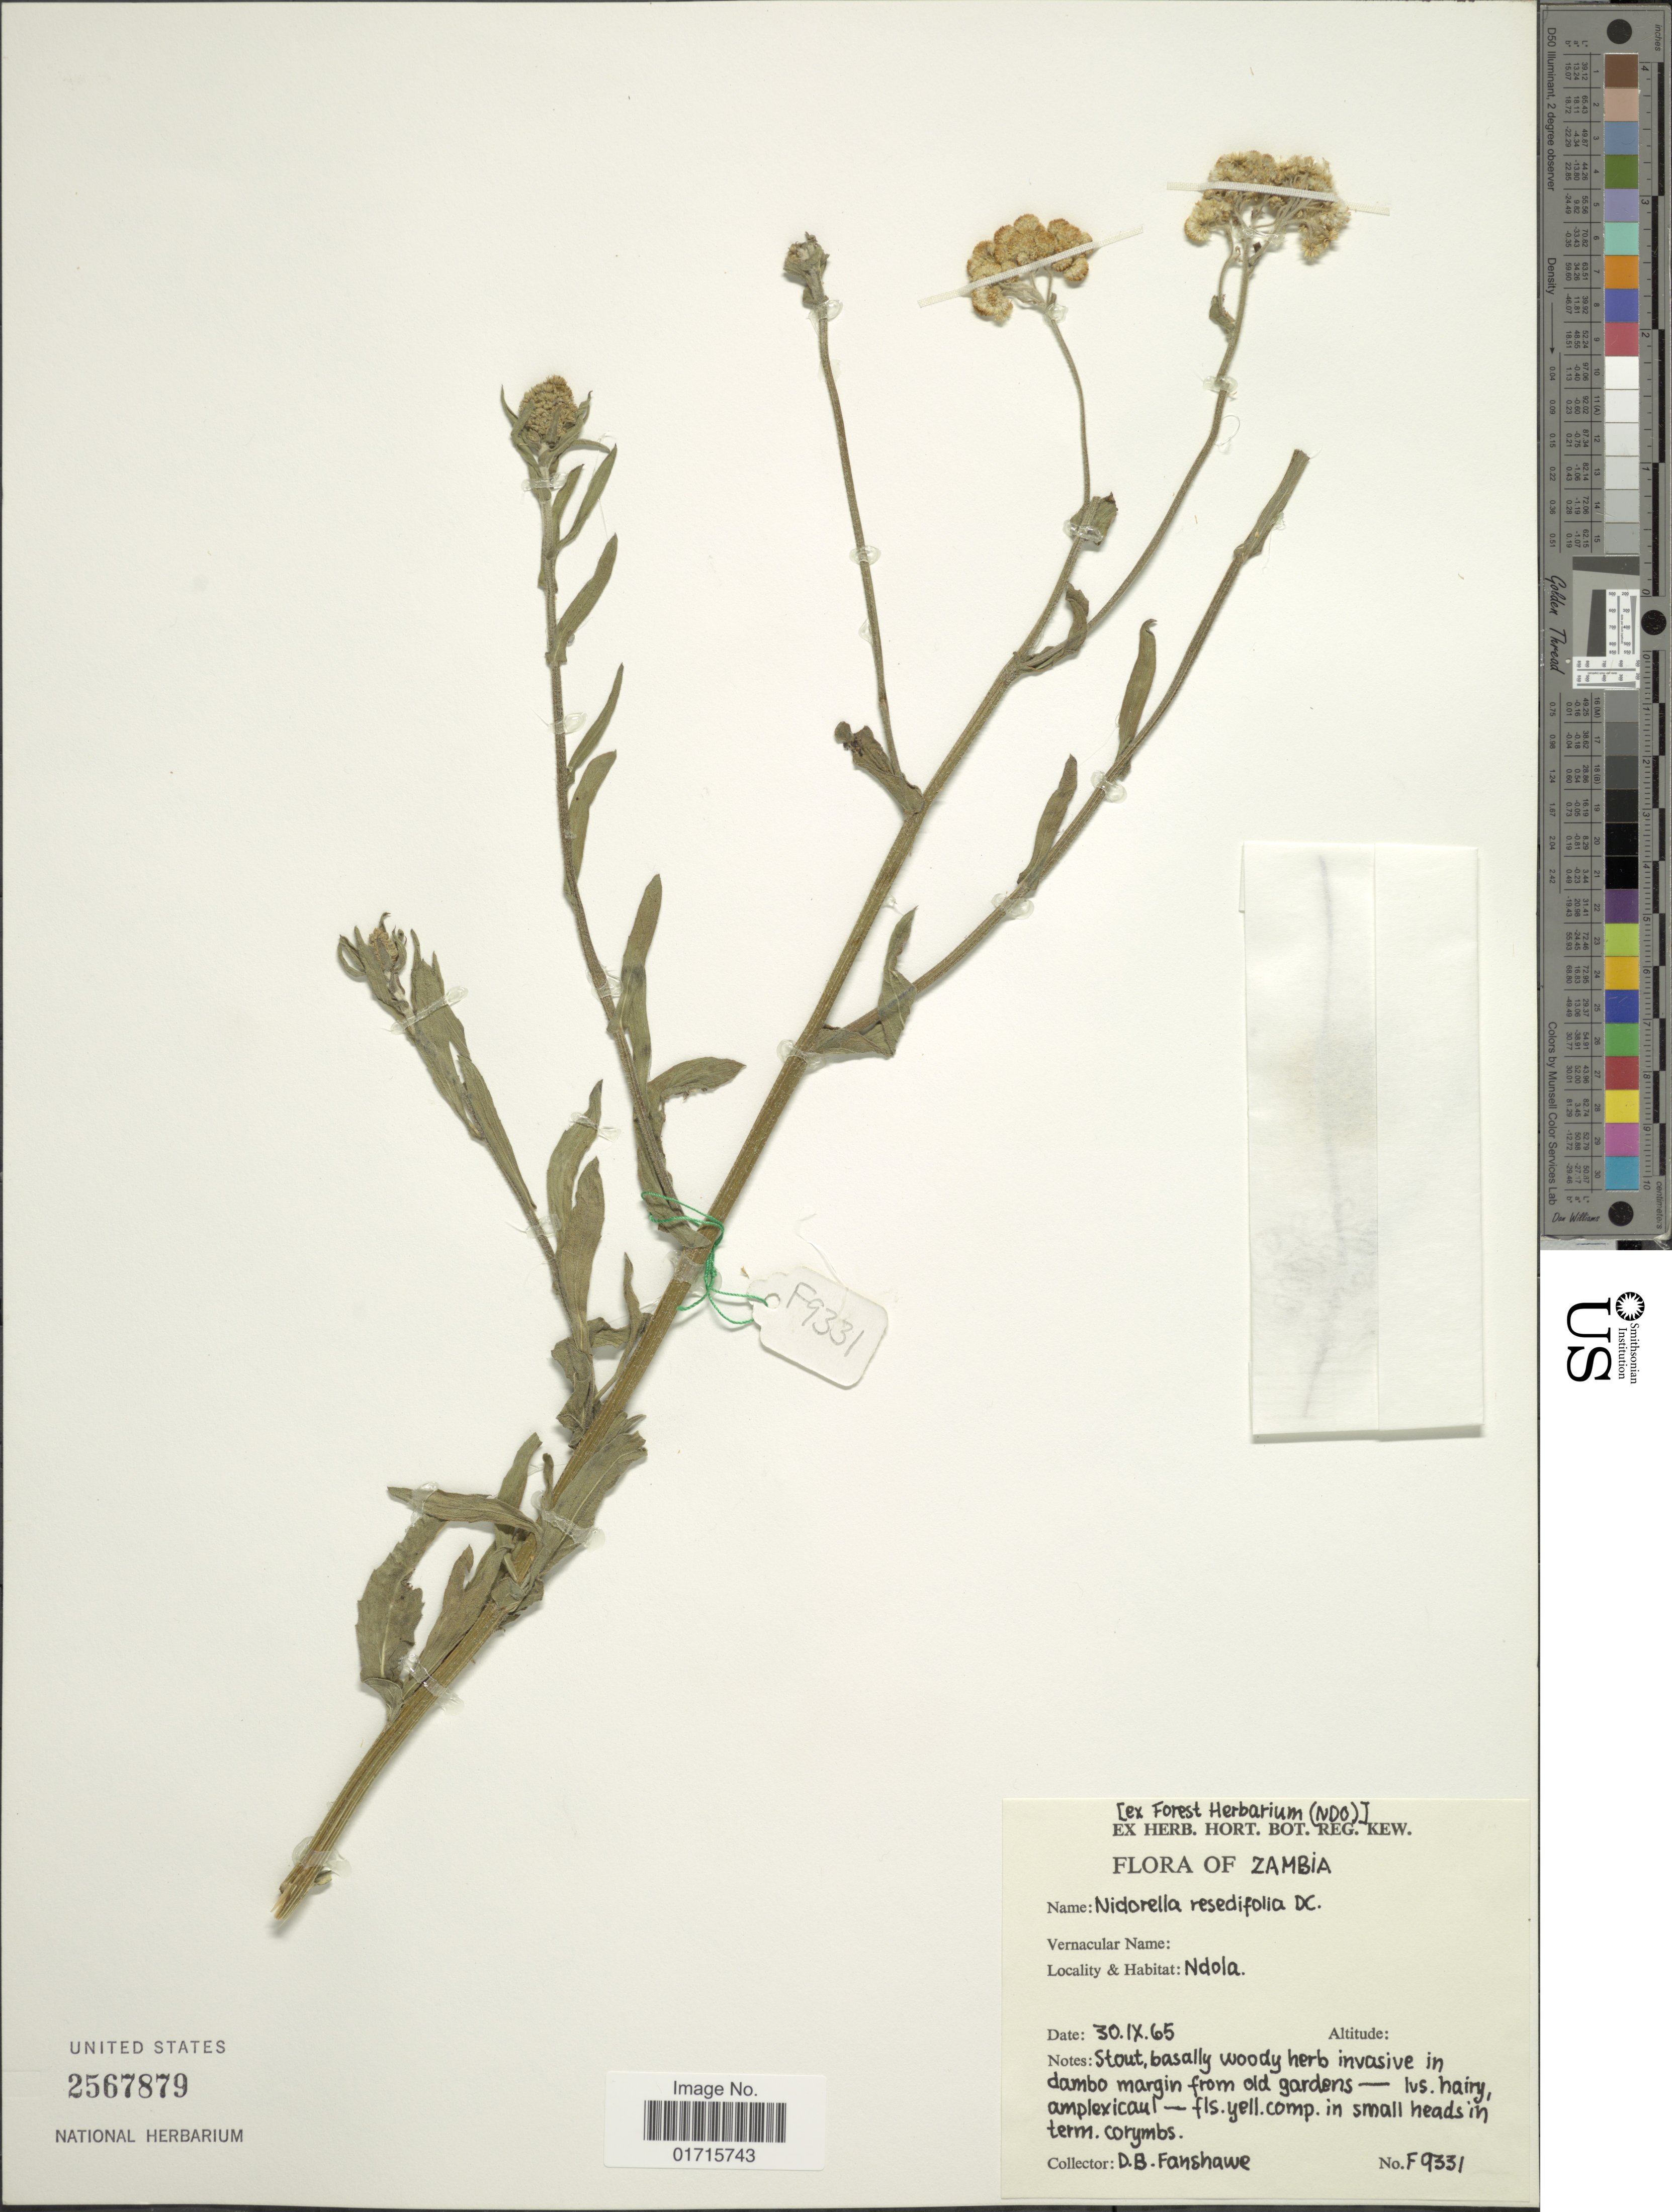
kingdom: Plantae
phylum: Tracheophyta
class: Magnoliopsida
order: Asterales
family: Asteraceae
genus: Nidorella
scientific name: Nidorella resedifolia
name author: DC.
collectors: D. B. Fanshawe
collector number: F9331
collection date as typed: Transcribed d/m/y: 30/9/65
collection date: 1965-09-30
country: Zambia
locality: Zambia, Ndola.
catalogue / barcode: US 2567879